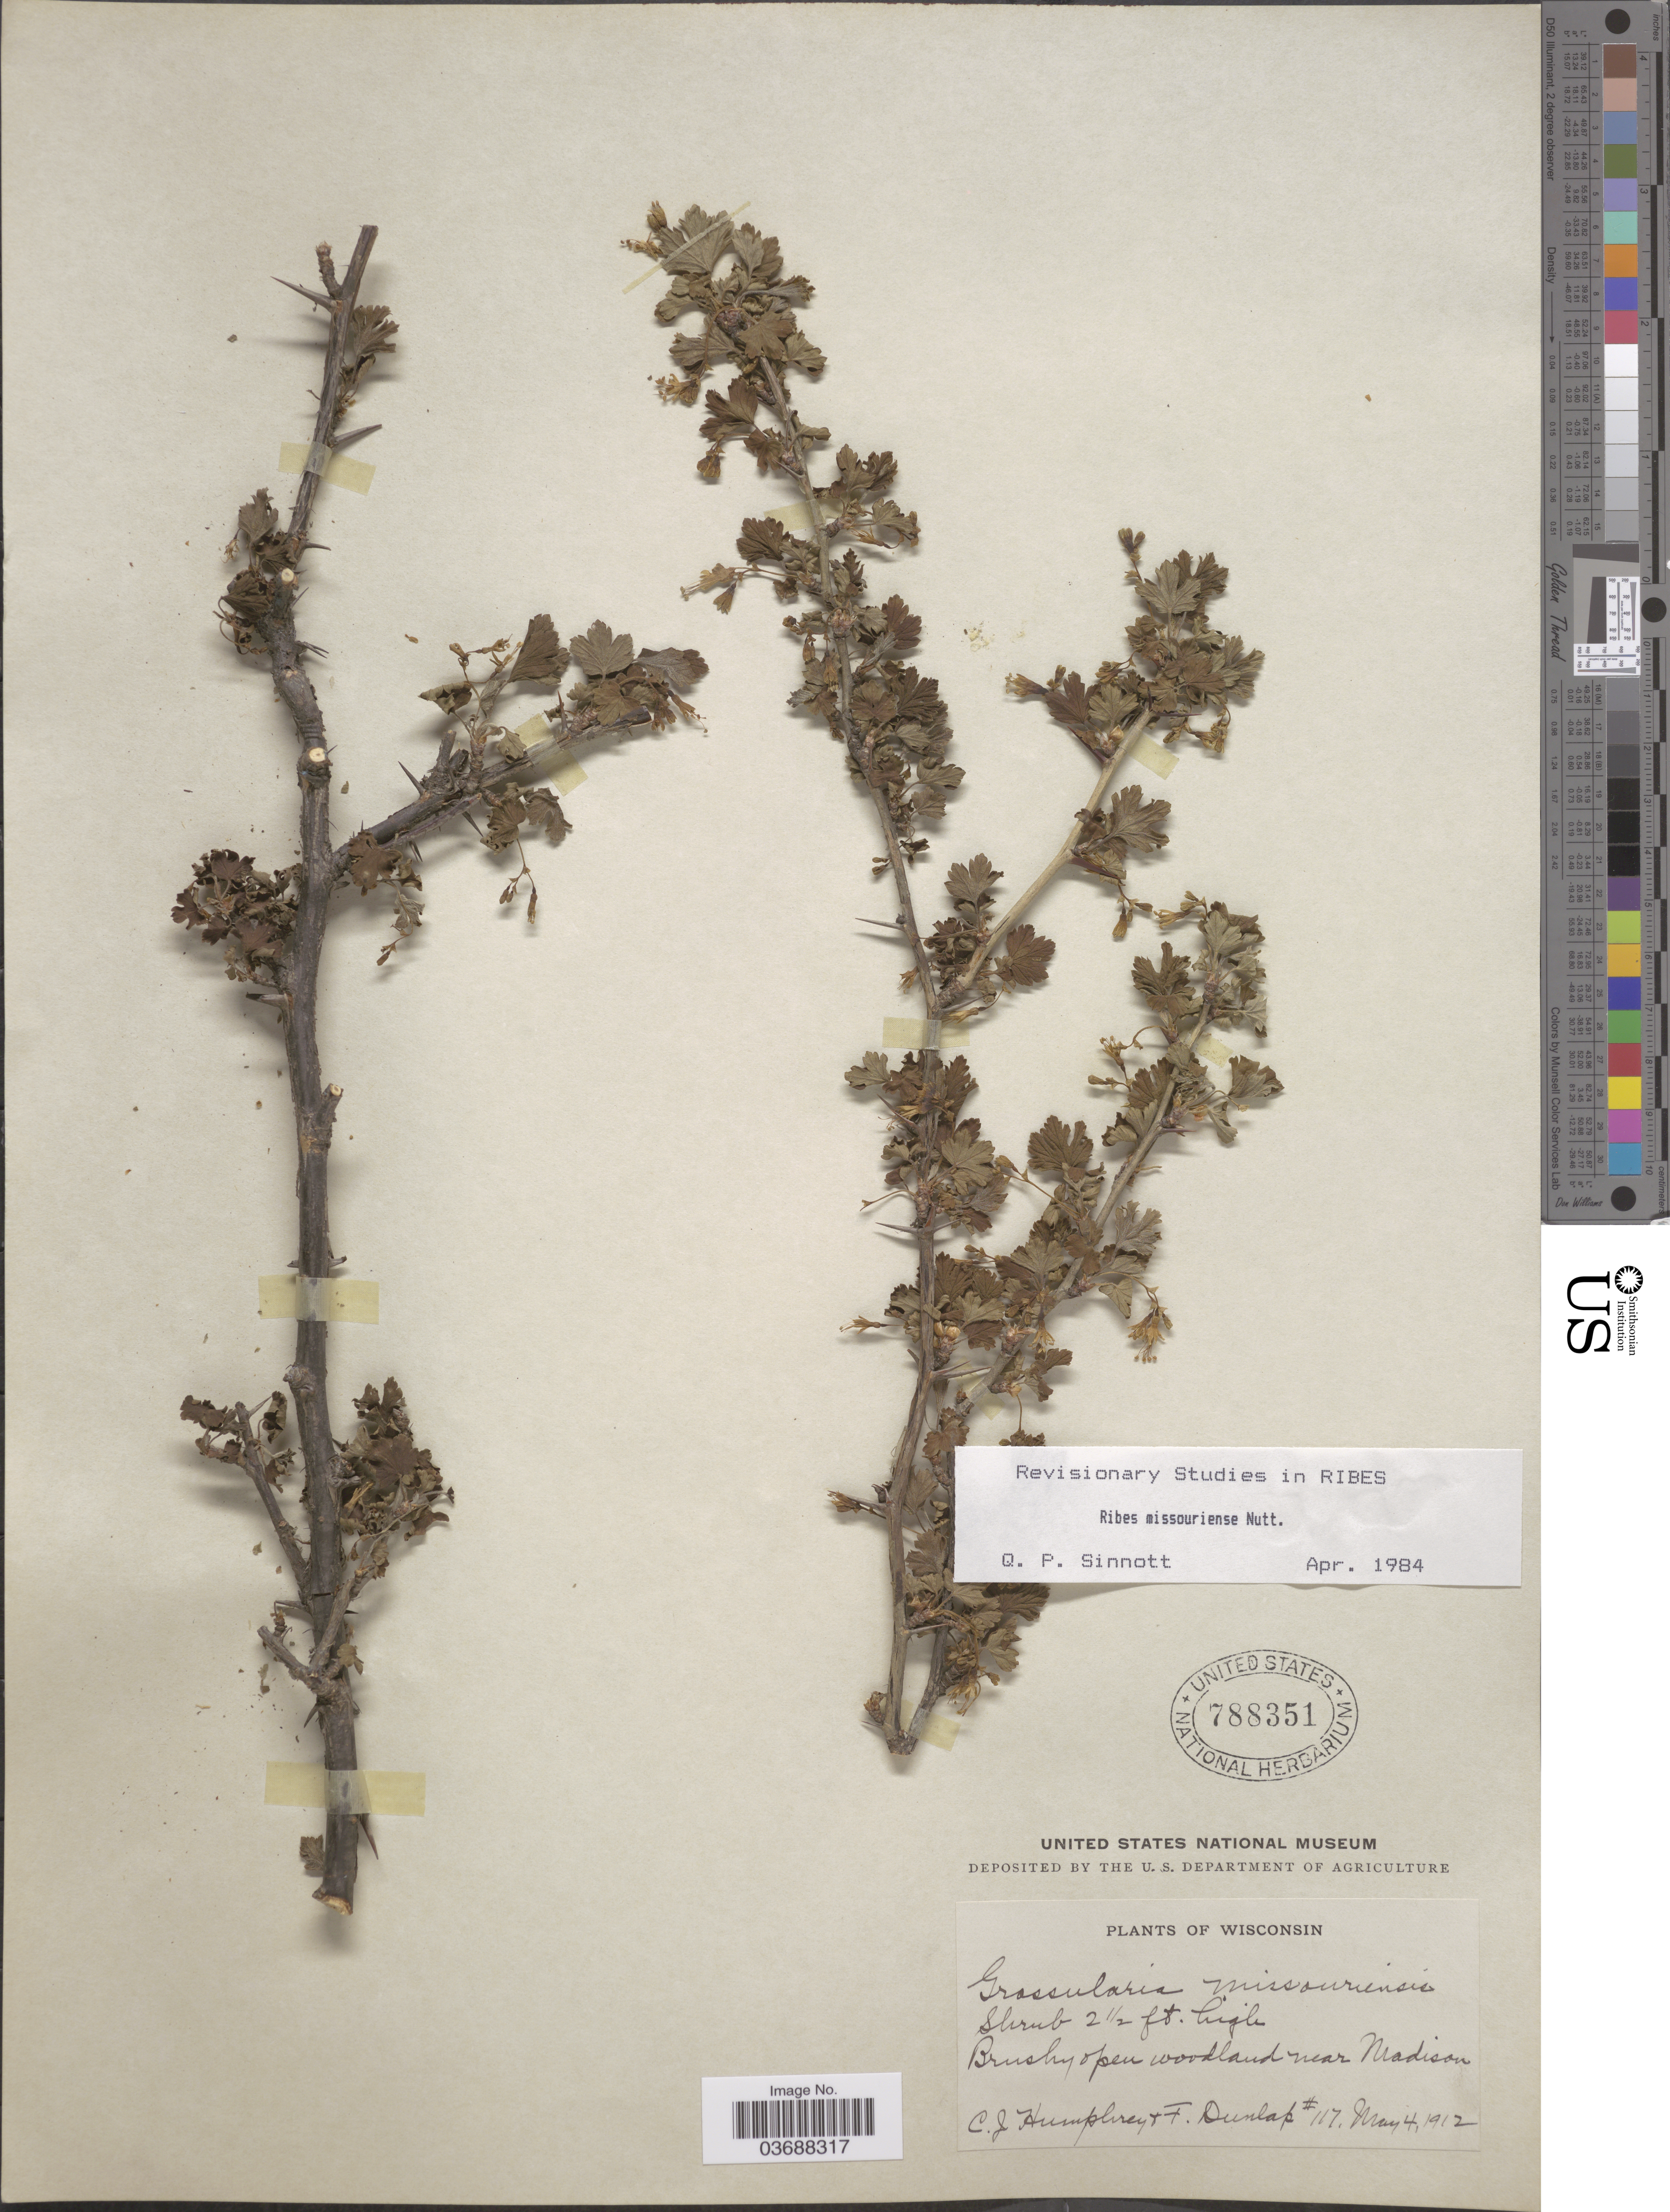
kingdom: Plantae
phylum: Tracheophyta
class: Magnoliopsida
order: Saxifragales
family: Grossulariaceae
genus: Ribes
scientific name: Ribes missouriense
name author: Nutt.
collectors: C. Humphrey & F. Dunlap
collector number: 117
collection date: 1912-05-04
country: United States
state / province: Wisconsin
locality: Brushy open woodland near Madison.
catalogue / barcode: US 788351